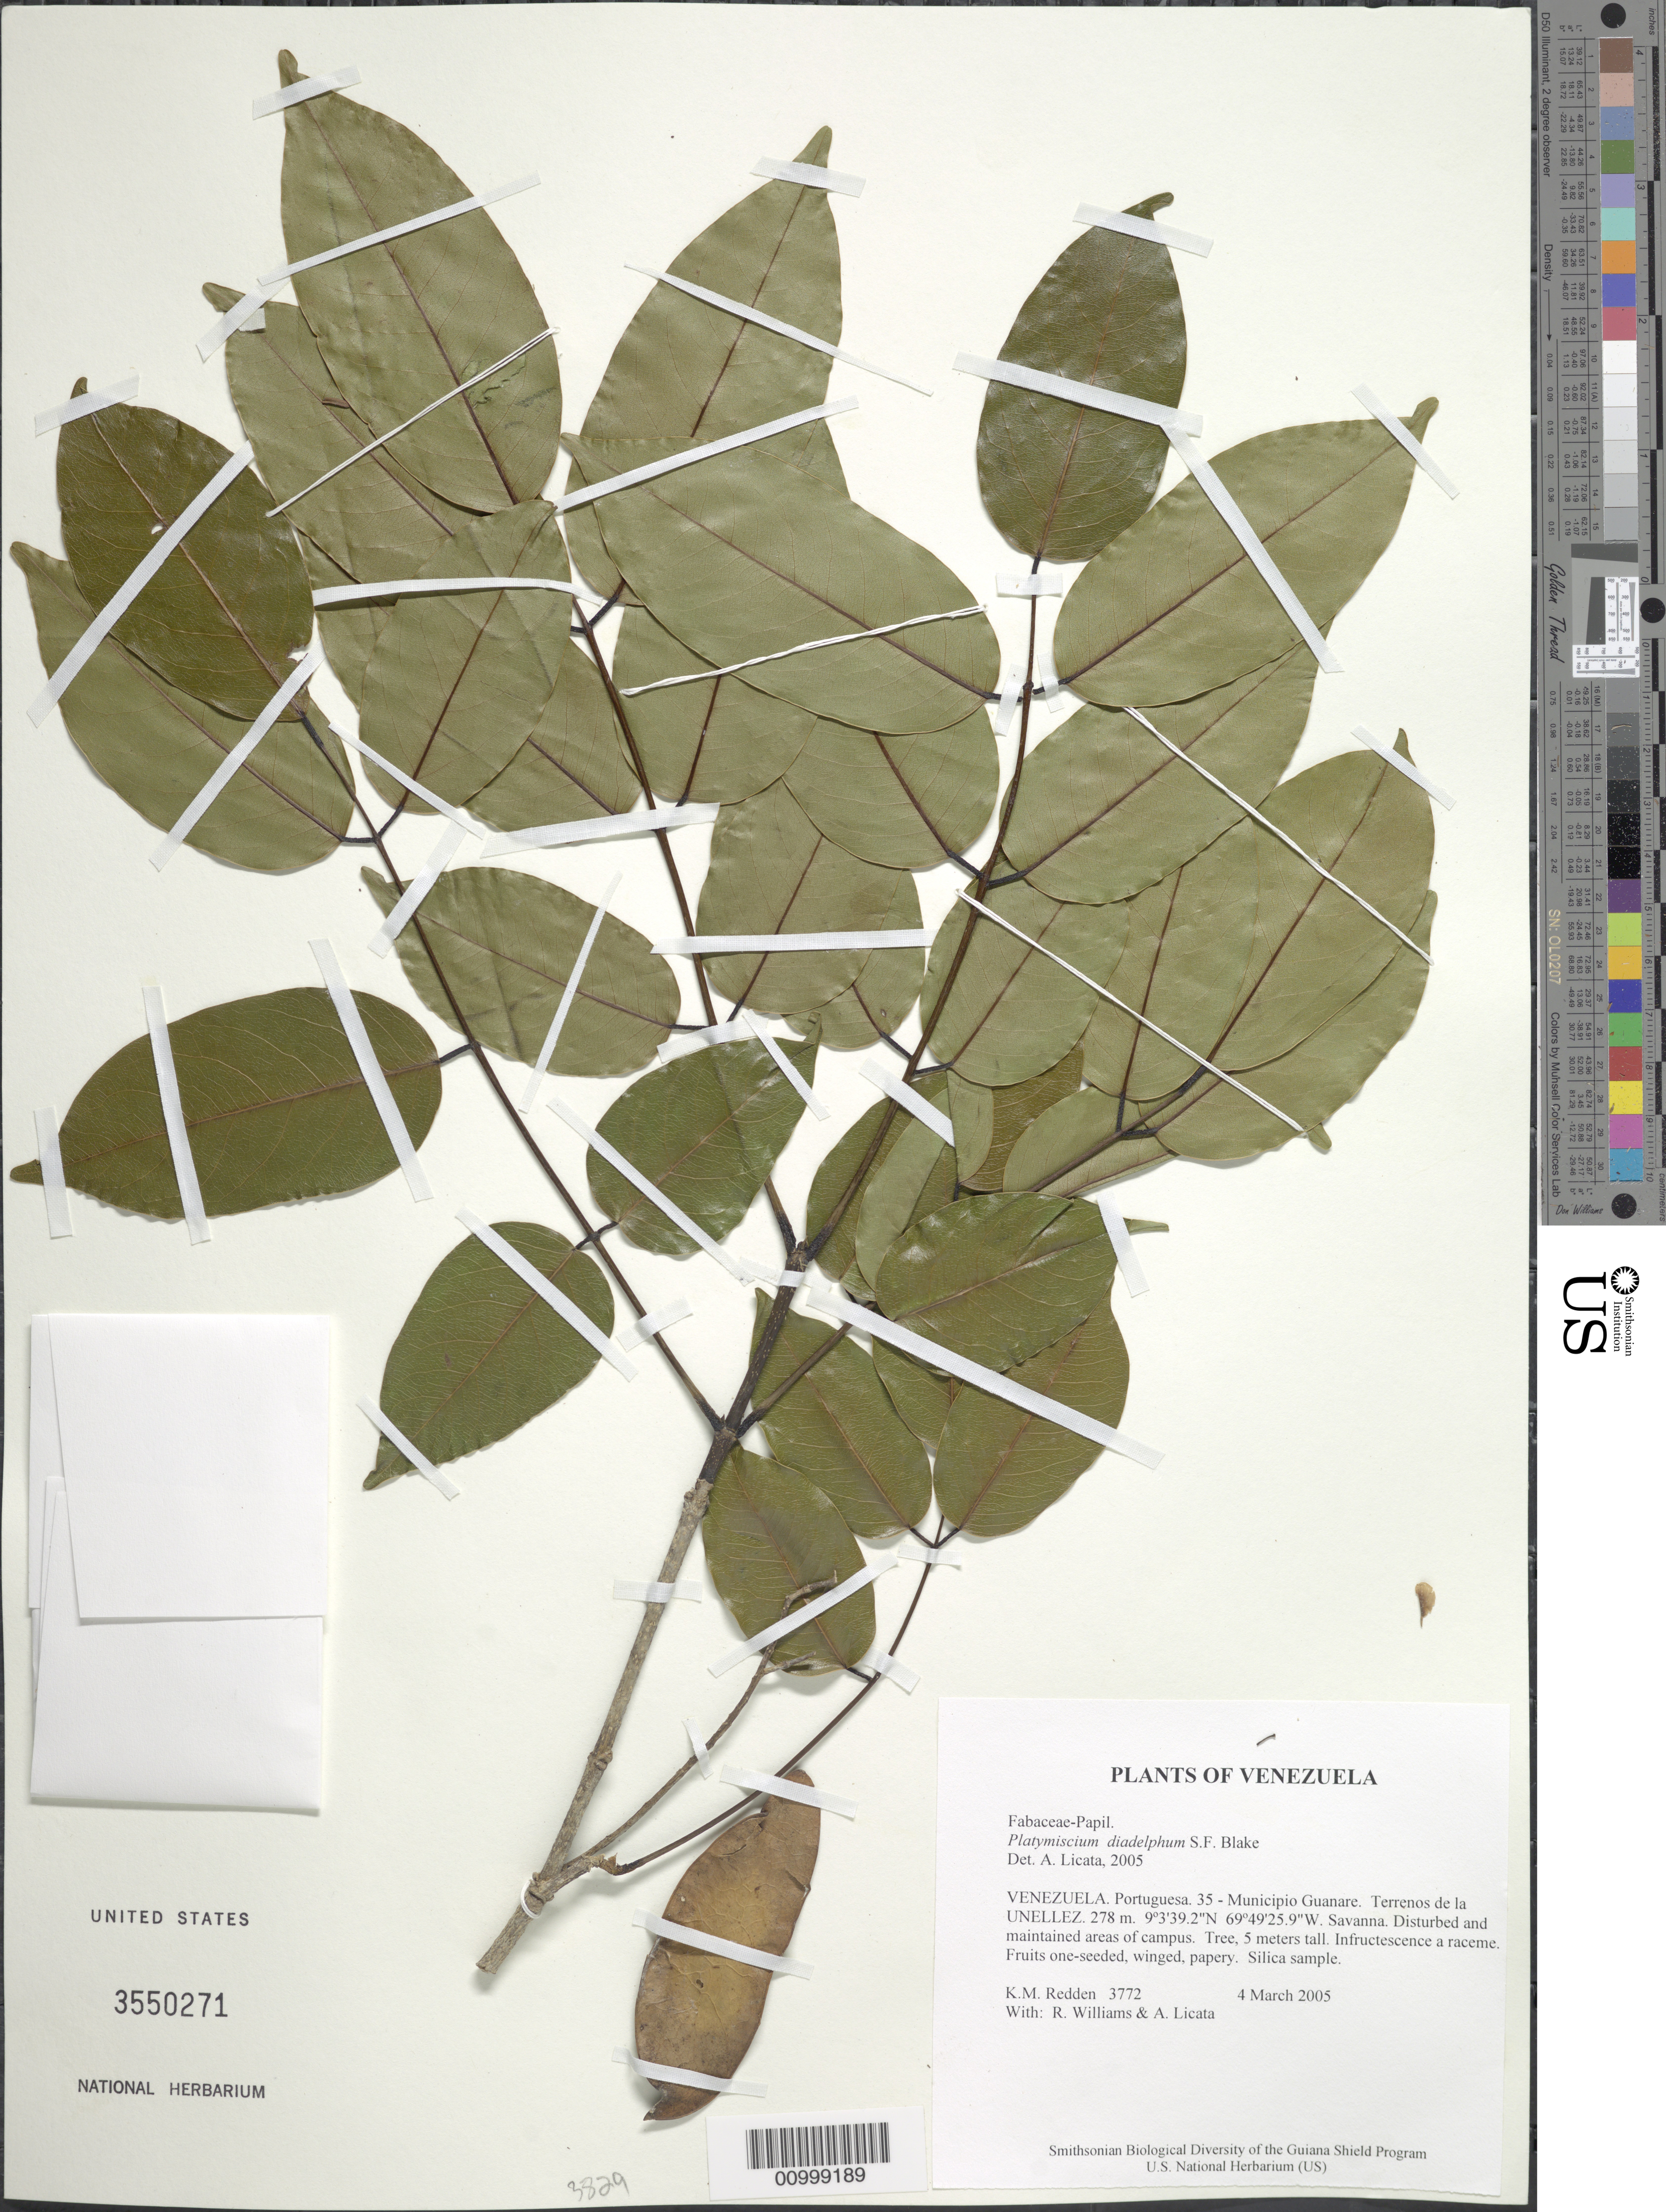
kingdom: Plantae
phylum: Tracheophyta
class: Magnoliopsida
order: Fabales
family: Fabaceae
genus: Platymiscium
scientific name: Platymiscium diadelphum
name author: S.F. Blake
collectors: K. M. Redden, R. Williams & A. Licata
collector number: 3772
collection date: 2005-03-04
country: Venezuela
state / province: Portuguesa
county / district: Guanare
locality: Terrenos de la UNELLEZ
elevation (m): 278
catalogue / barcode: US 3550271